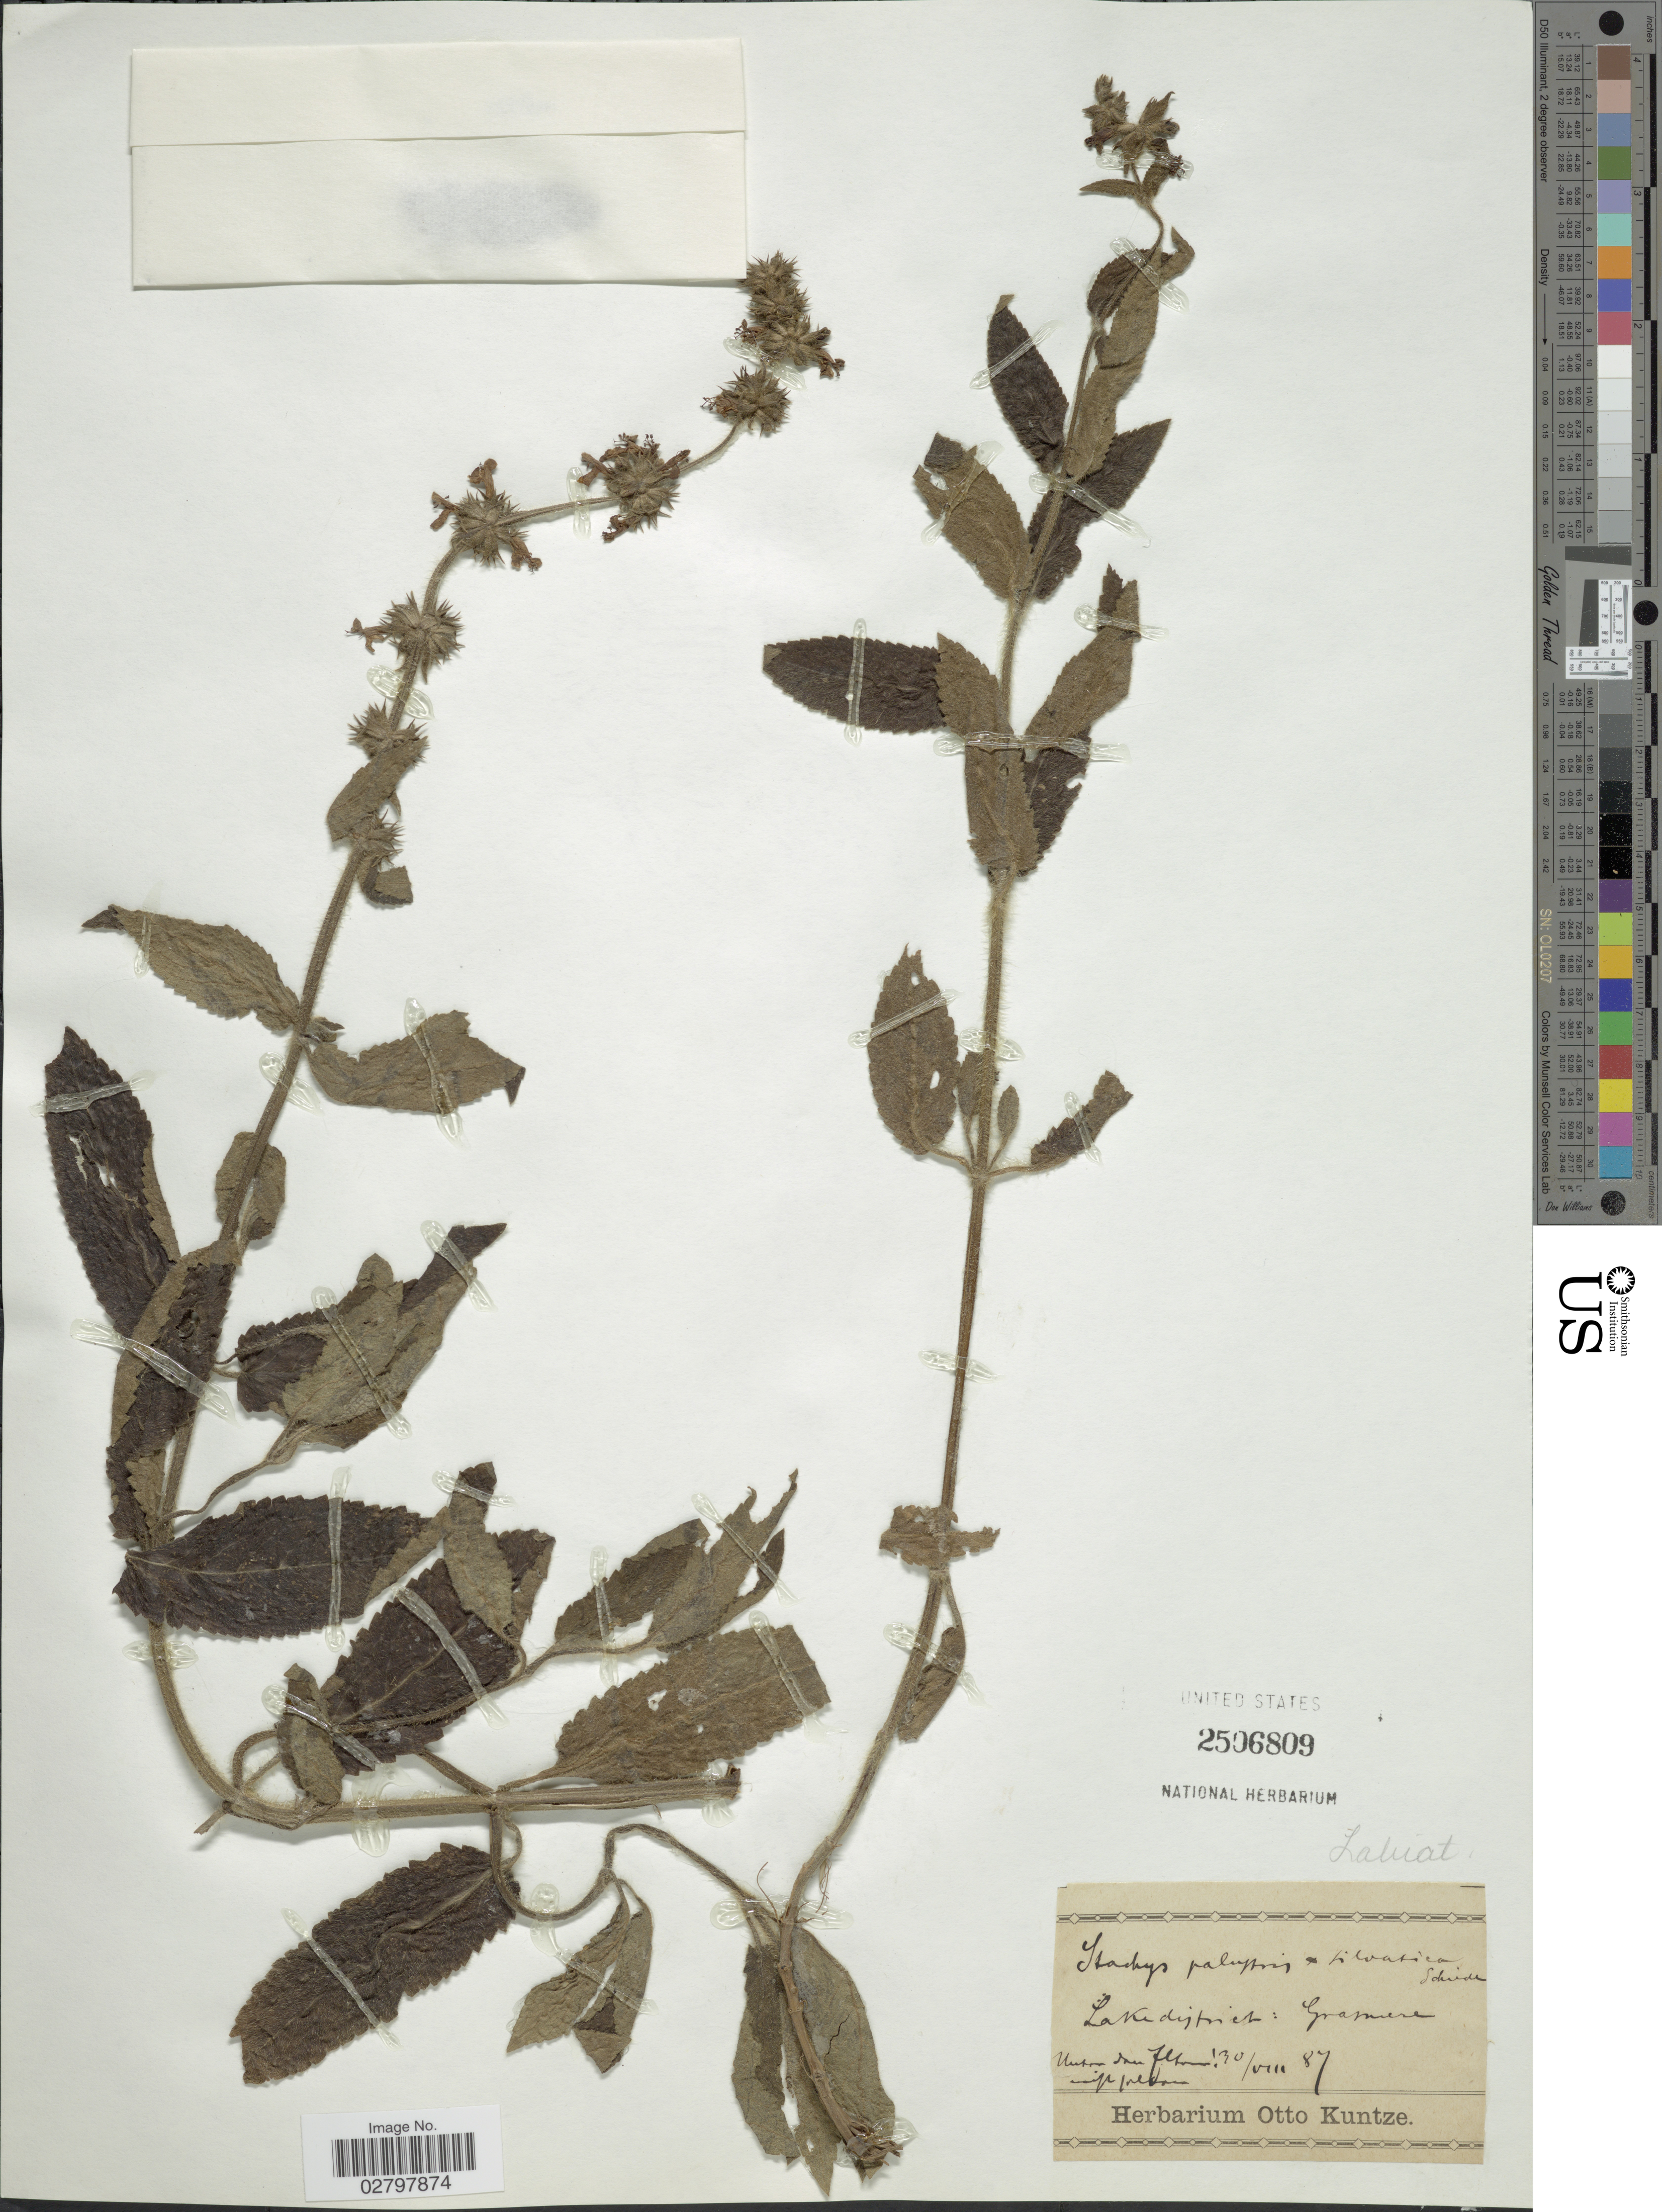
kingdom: Plantae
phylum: Tracheophyta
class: Magnoliopsida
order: Lamiales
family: Lamiaceae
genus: Stachys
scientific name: Stachys palustris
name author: L.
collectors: ex herb. Otto Kuntze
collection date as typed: Transcribed d/m/y: 30/8/87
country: United Kingdom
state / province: England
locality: Lake district: Grasmere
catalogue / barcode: US 2506809